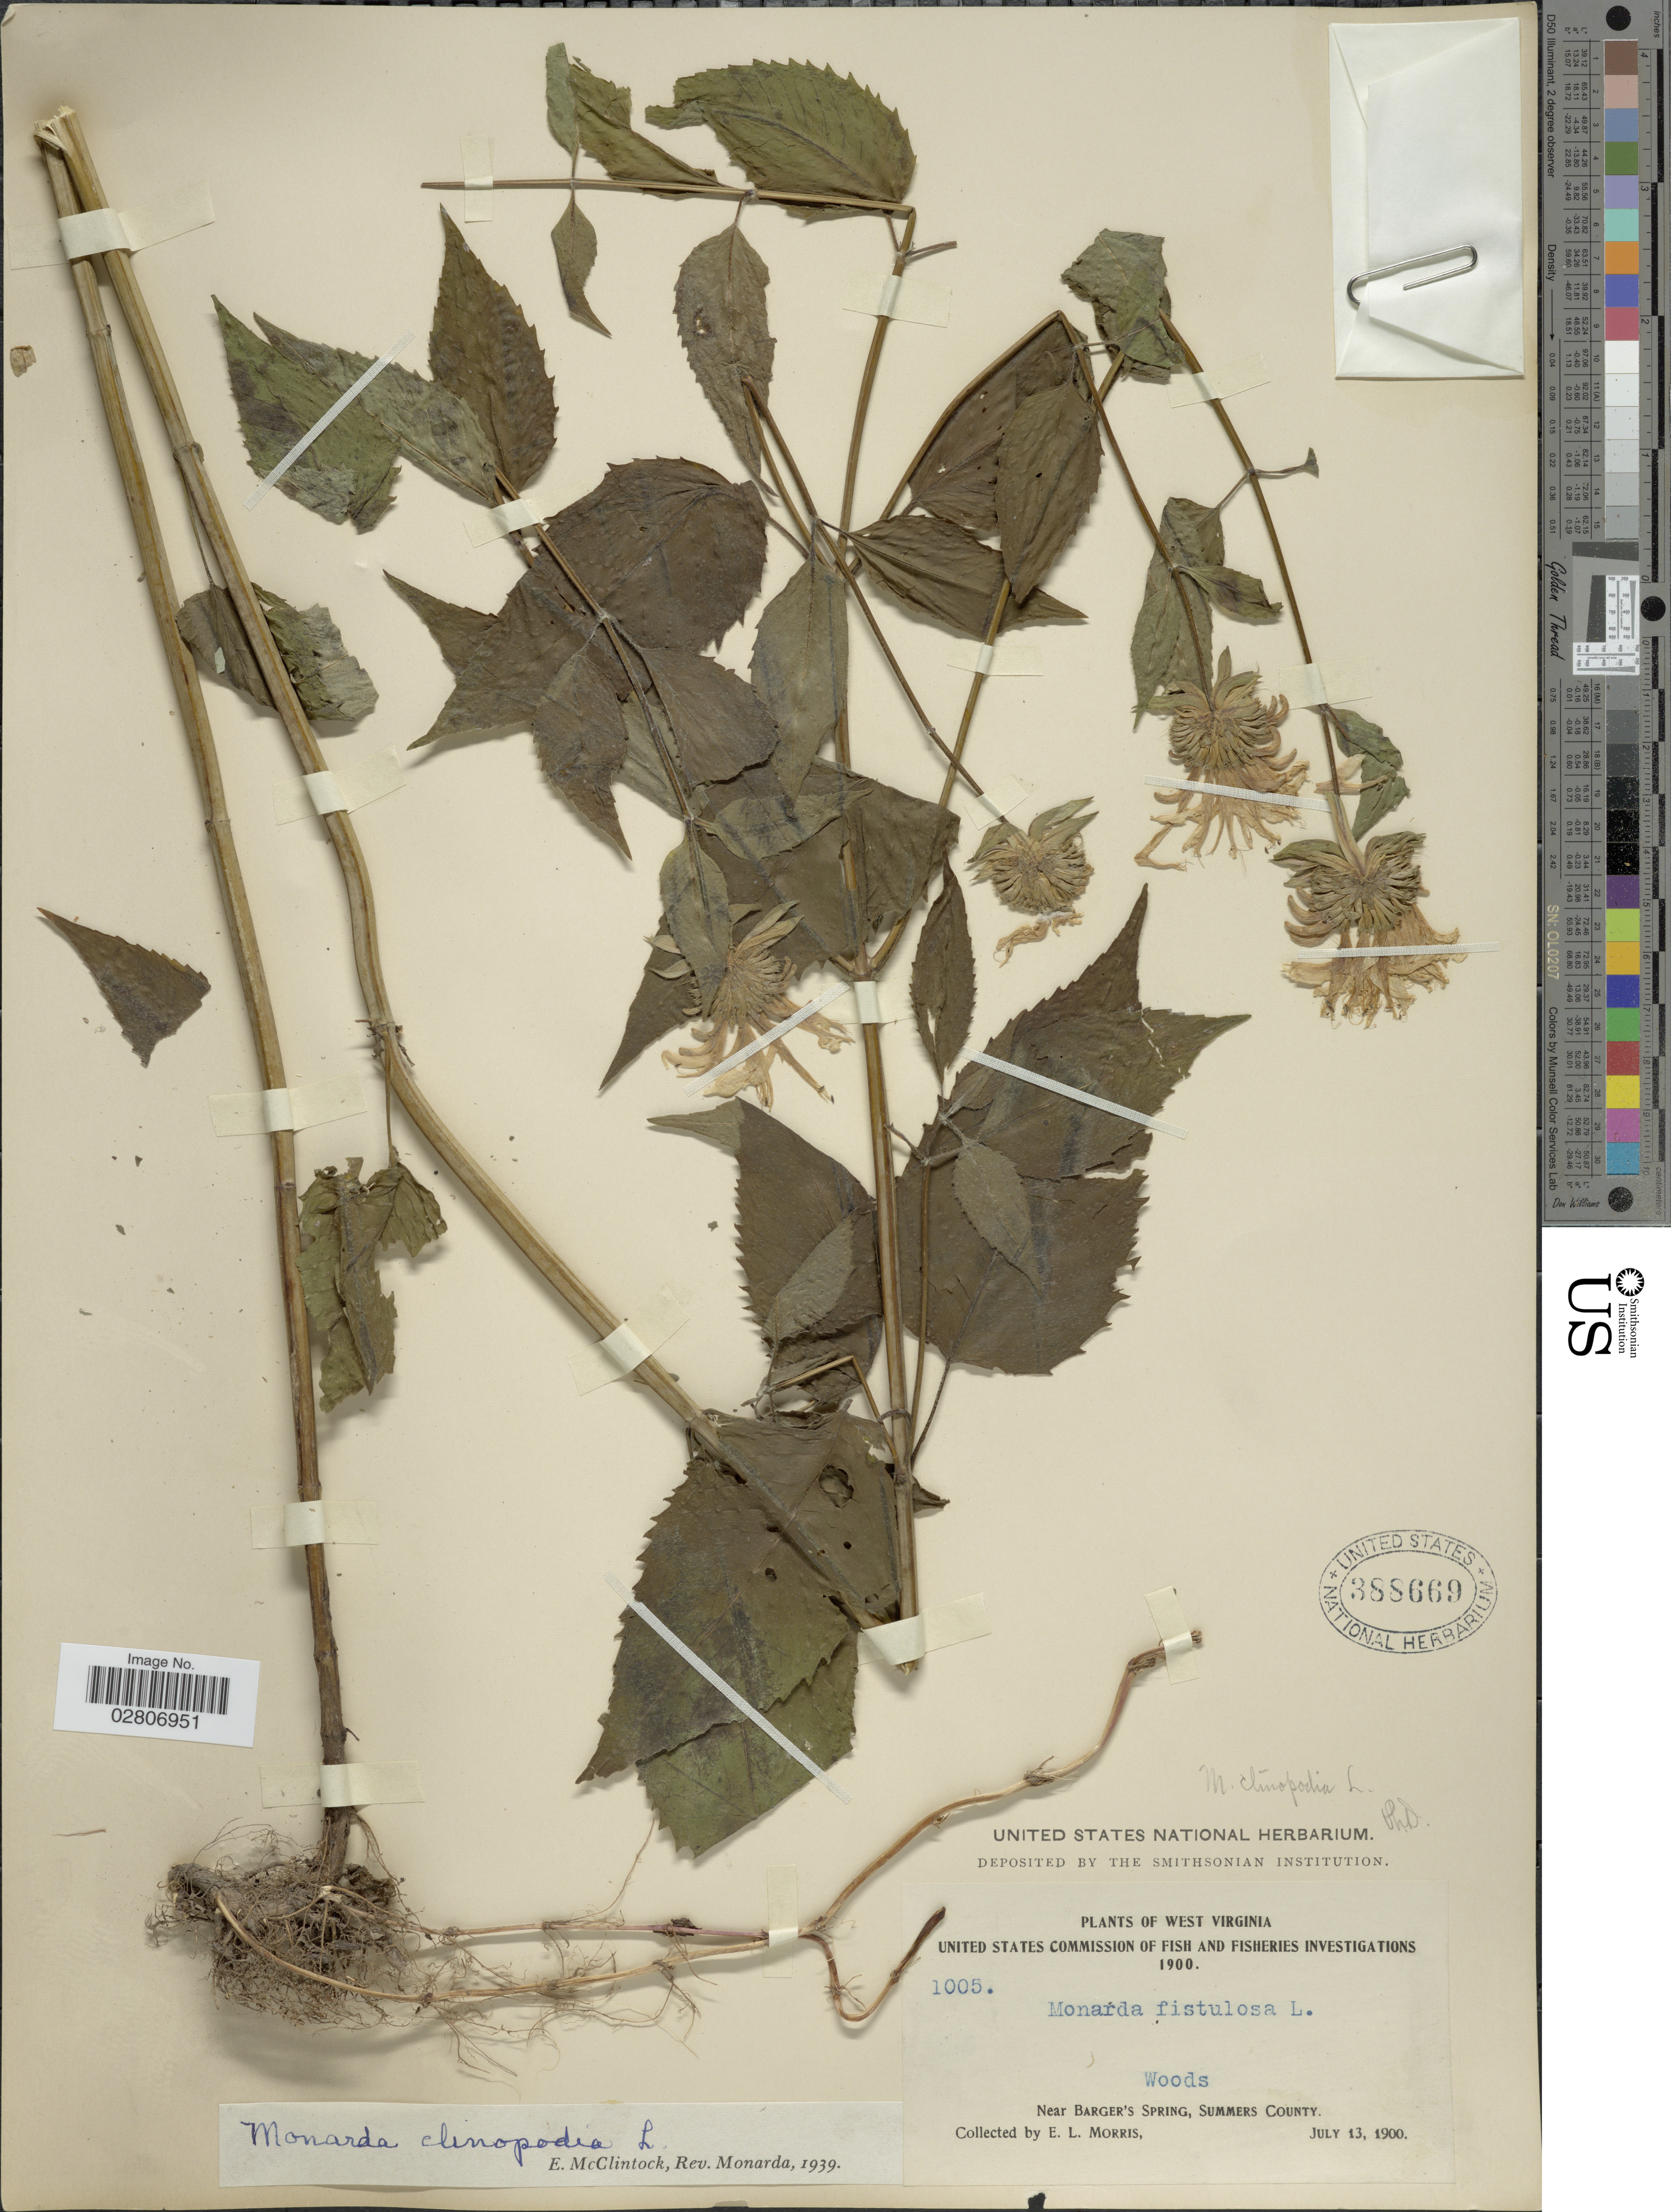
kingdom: Plantae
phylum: Tracheophyta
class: Magnoliopsida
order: Lamiales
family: Lamiaceae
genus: Monarda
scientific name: Monarda clinopodia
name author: L.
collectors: E. Morris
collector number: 1005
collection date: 1900-07-13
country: United States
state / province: Washington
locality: Near Bargar's Spring, Summers County.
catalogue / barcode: US 388669